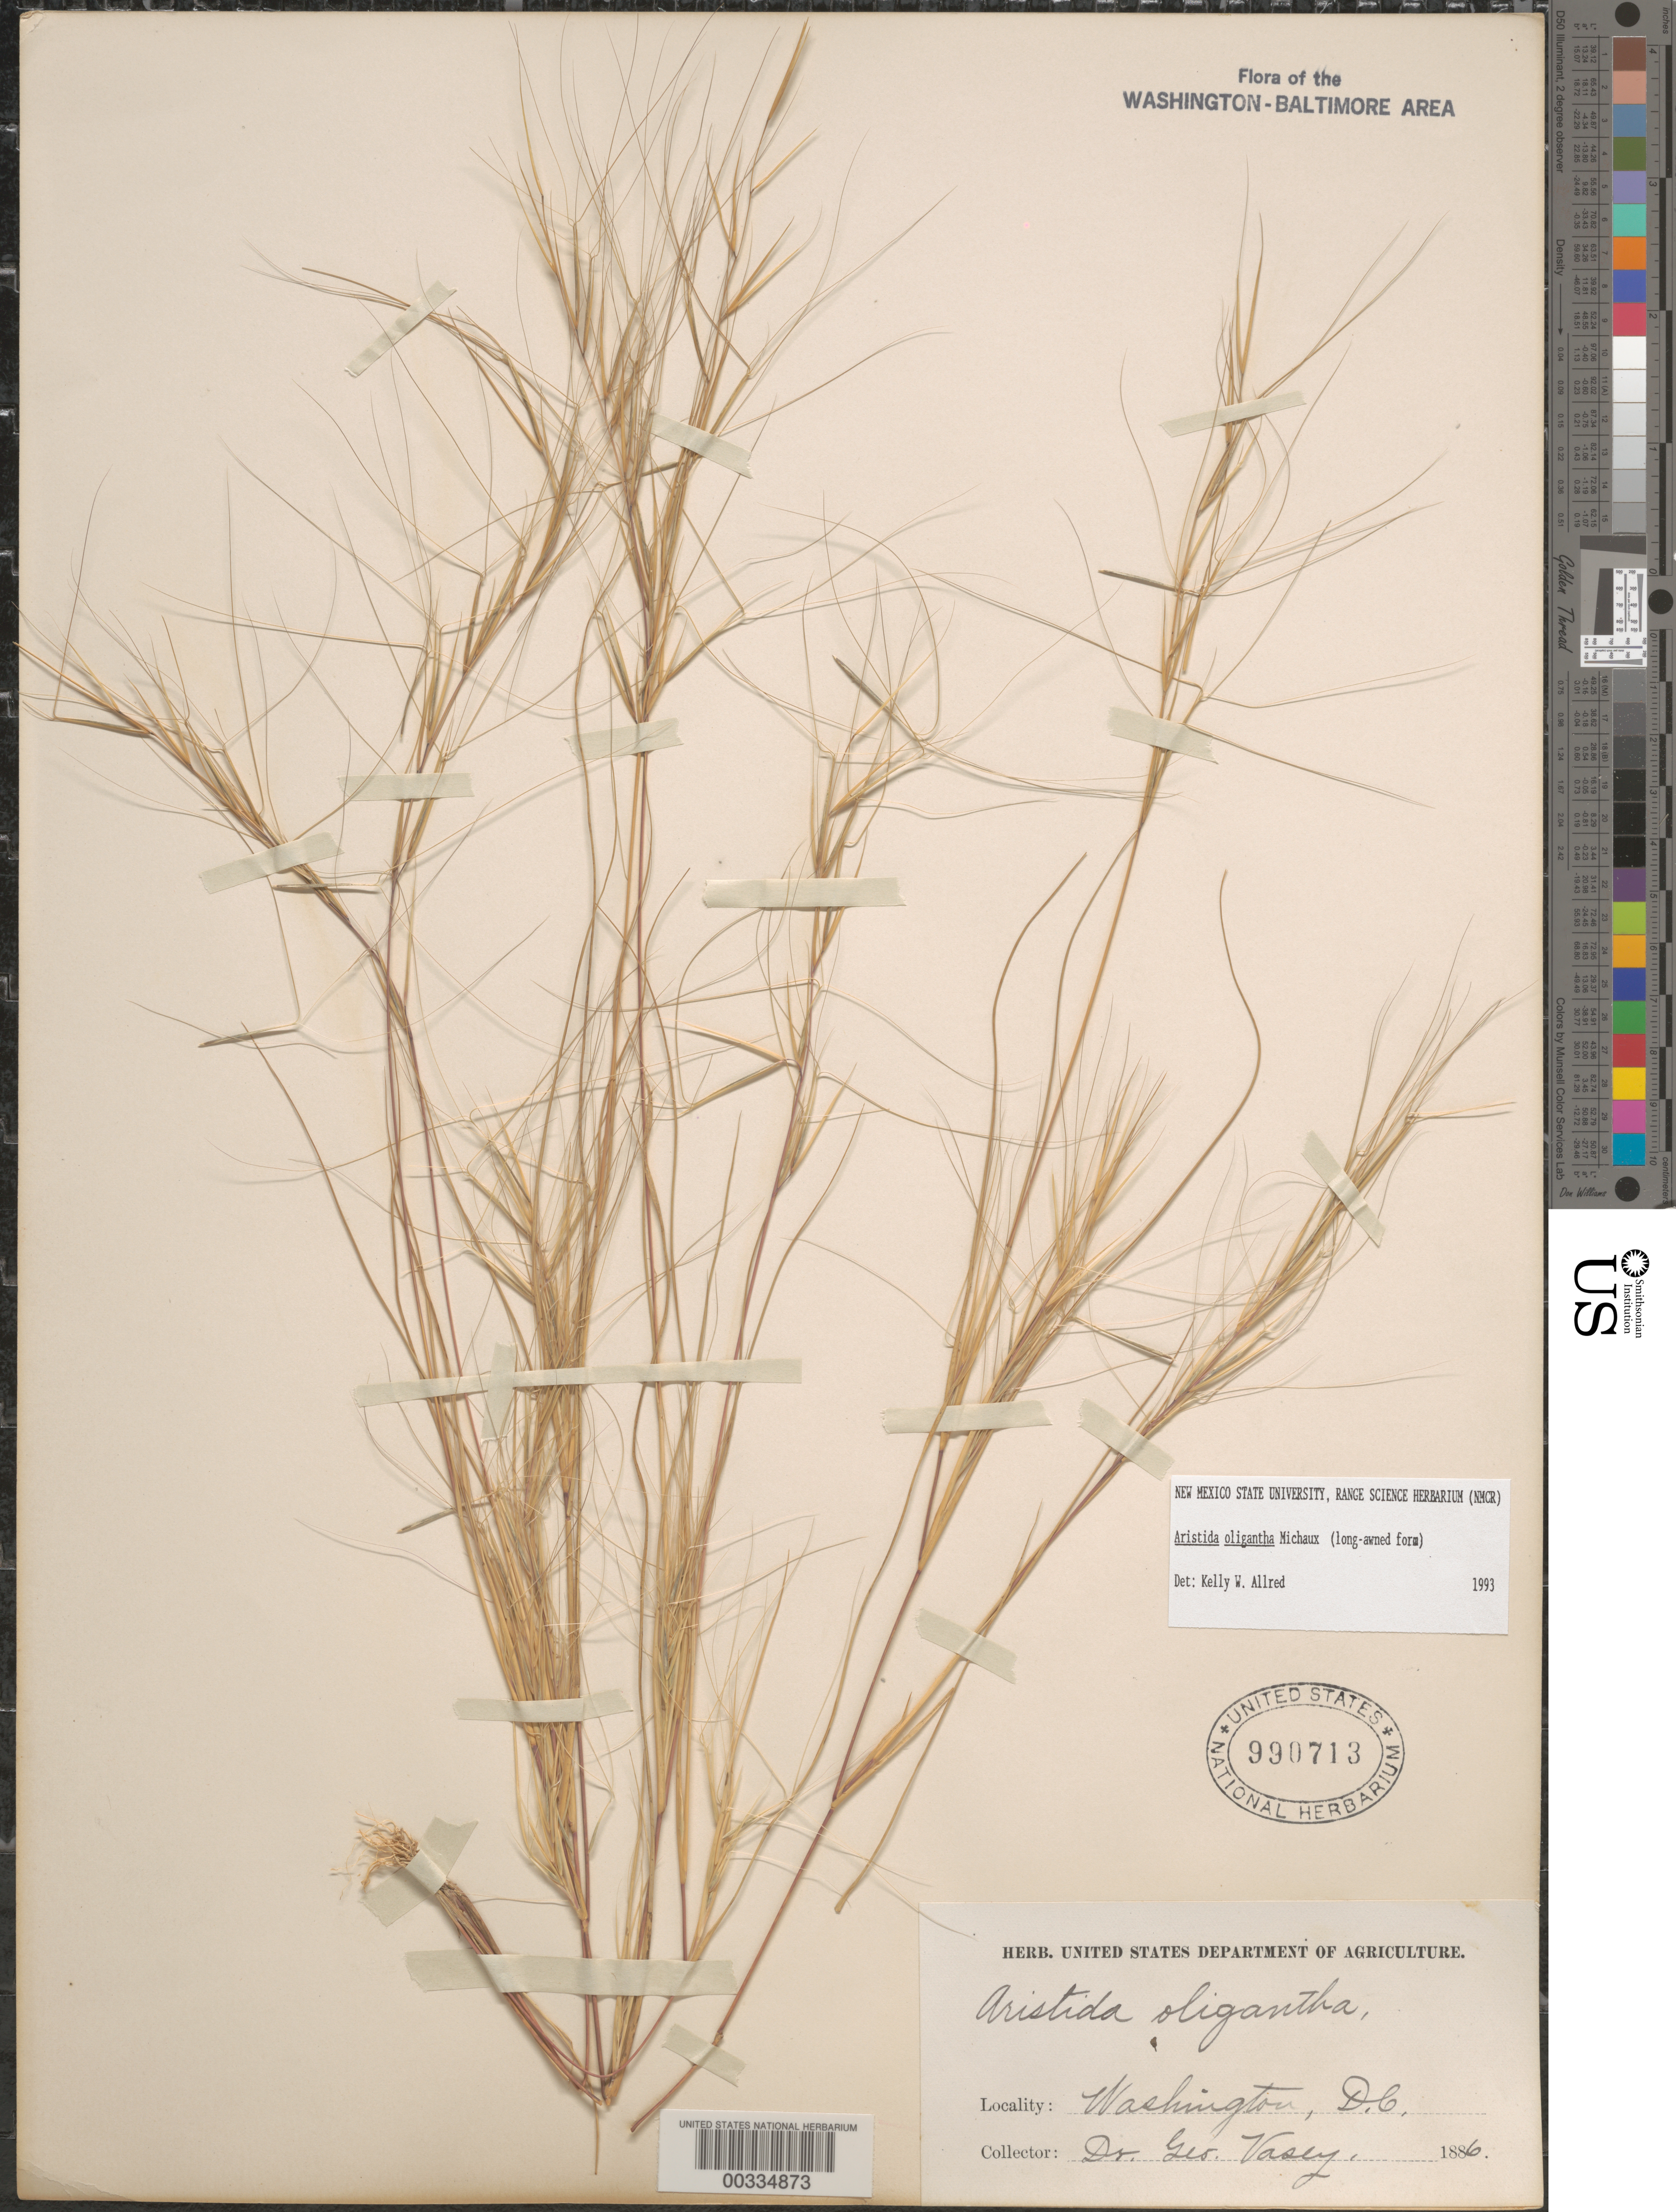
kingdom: Plantae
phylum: Tracheophyta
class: Liliopsida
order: Poales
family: Poaceae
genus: Aristida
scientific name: Aristida oligantha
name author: Michx.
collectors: G. Vasey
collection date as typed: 1886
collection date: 1886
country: United States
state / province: District of Columbia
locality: Washington DC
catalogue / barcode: US 990713